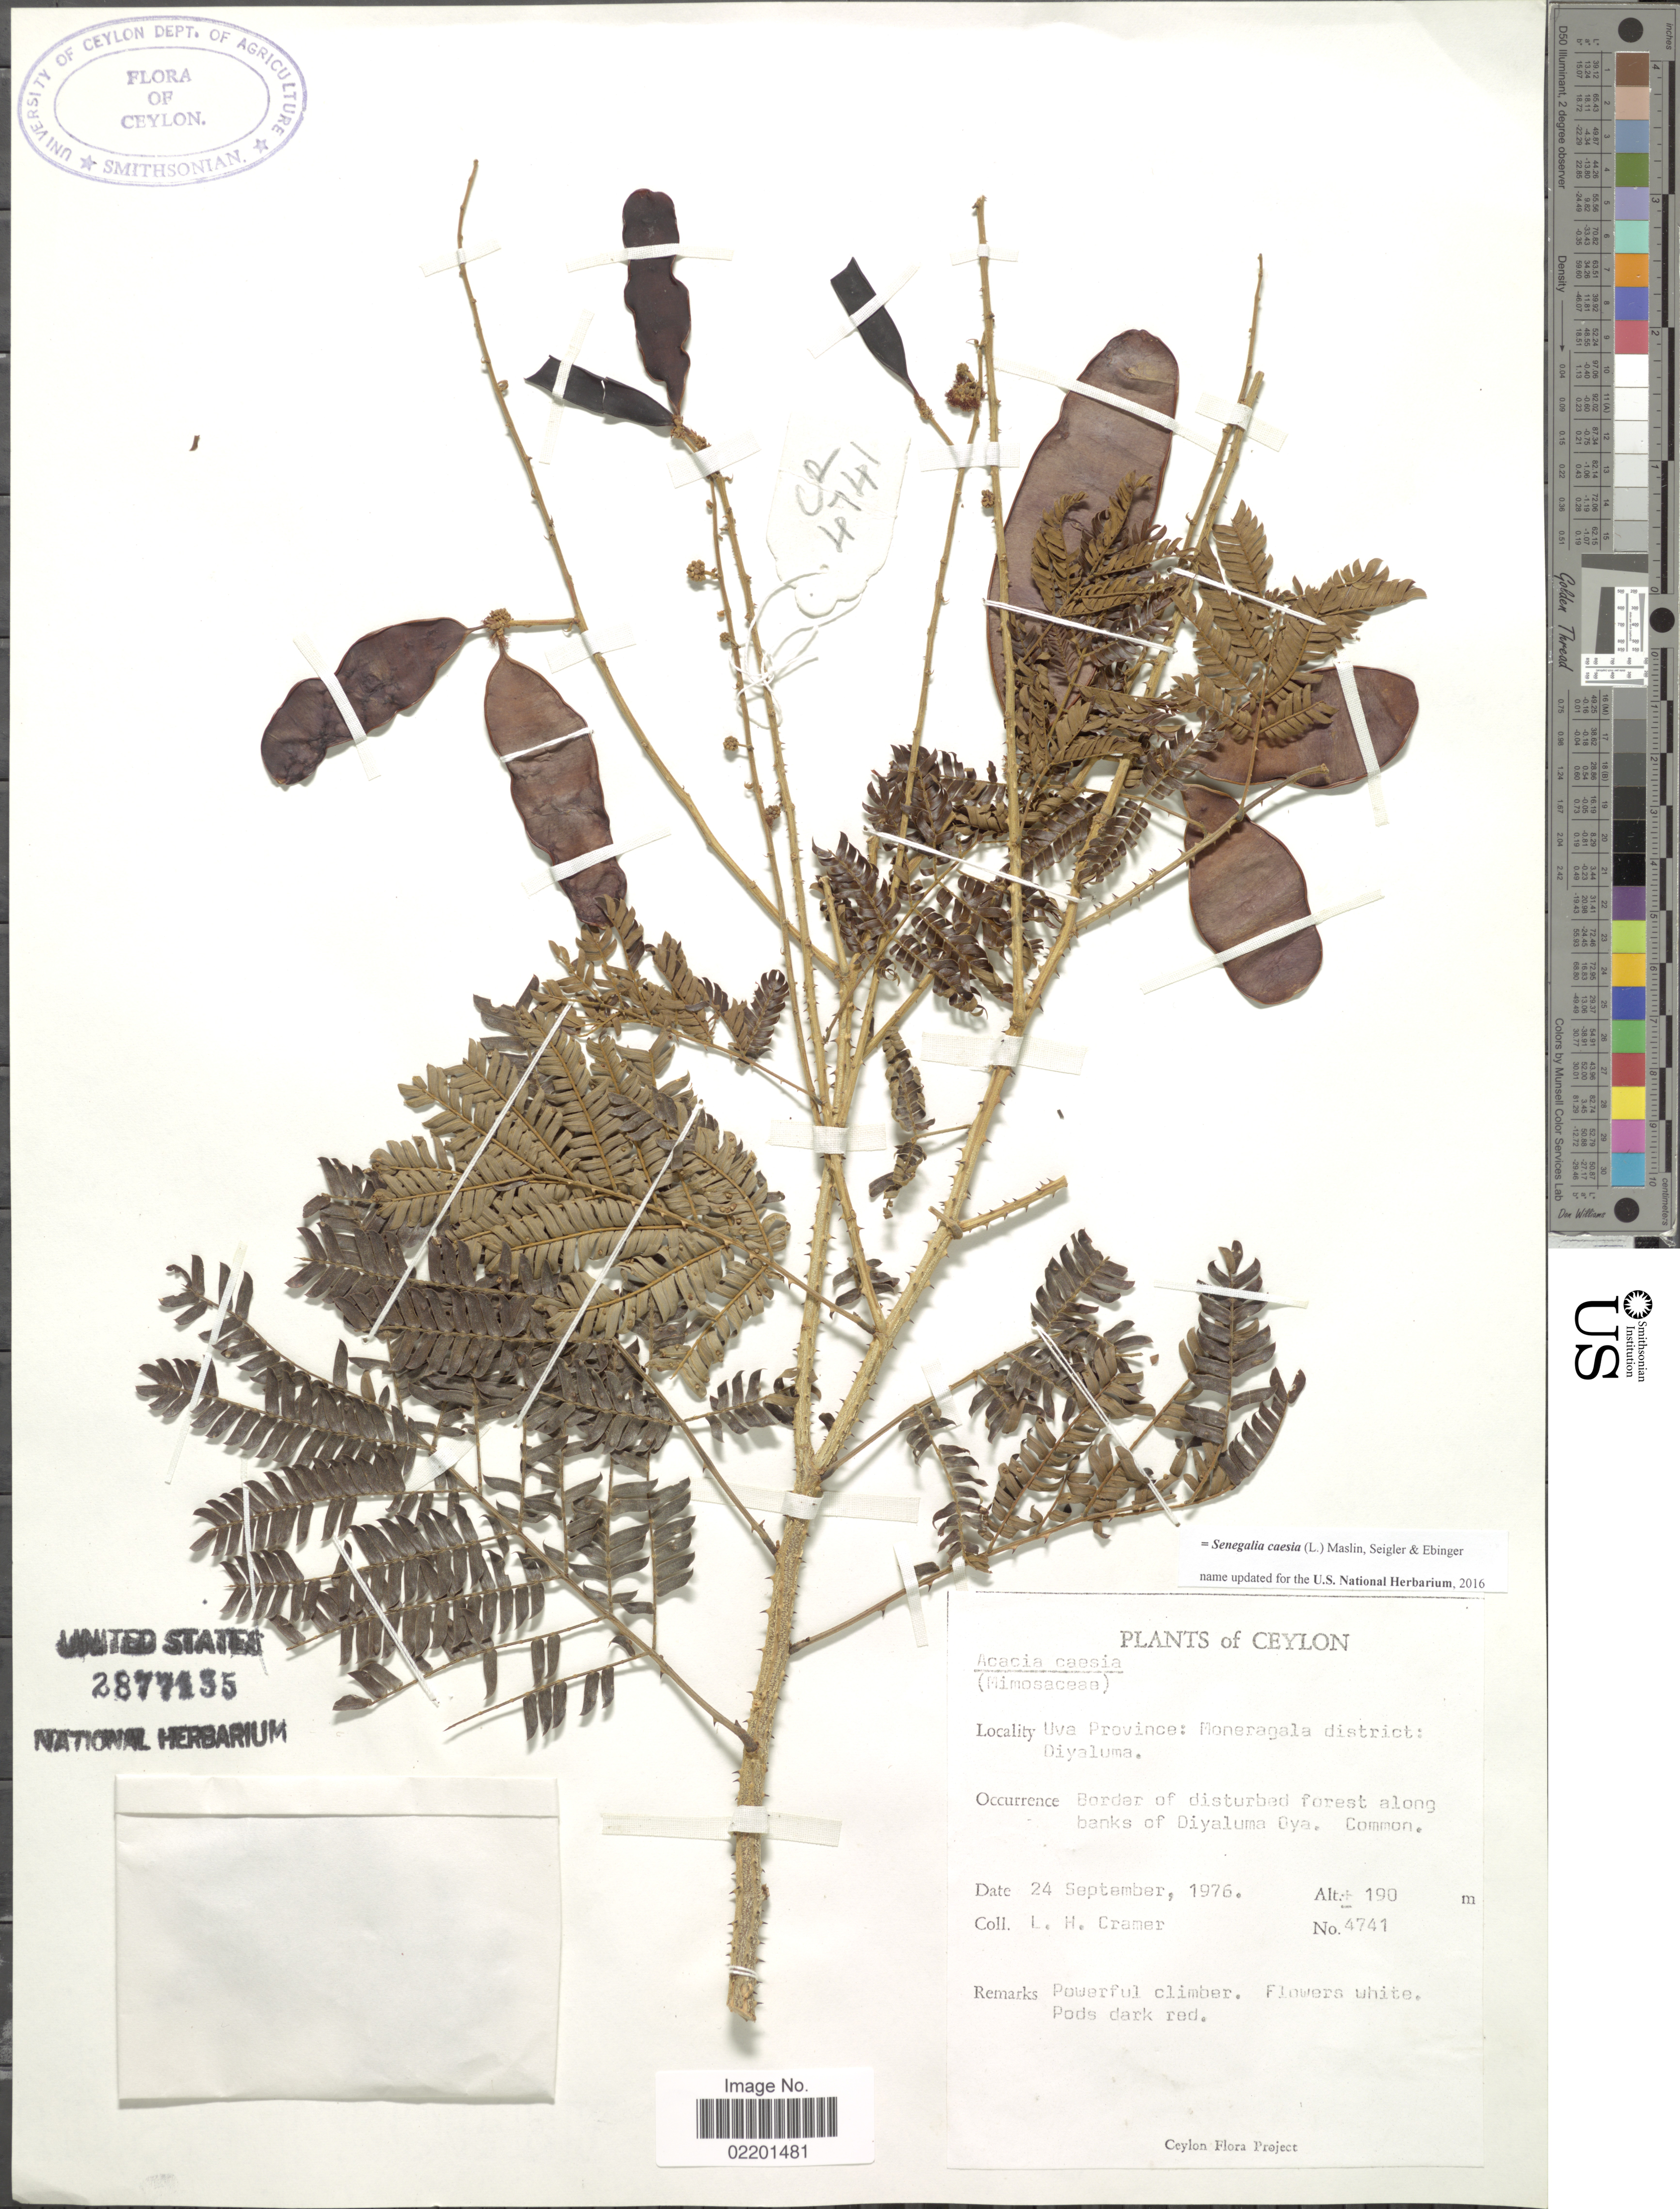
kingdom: Plantae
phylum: Tracheophyta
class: Magnoliopsida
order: Fabales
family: Fabaceae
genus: Senegalia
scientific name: Senegalia caesia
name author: (L.) Maslin et al.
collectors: L. H. Cramer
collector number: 4741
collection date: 1976-09-24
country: Sri Lanka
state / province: Uva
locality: Uva Province: Moneragala district Oiyaluma.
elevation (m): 190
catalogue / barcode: US 2877135